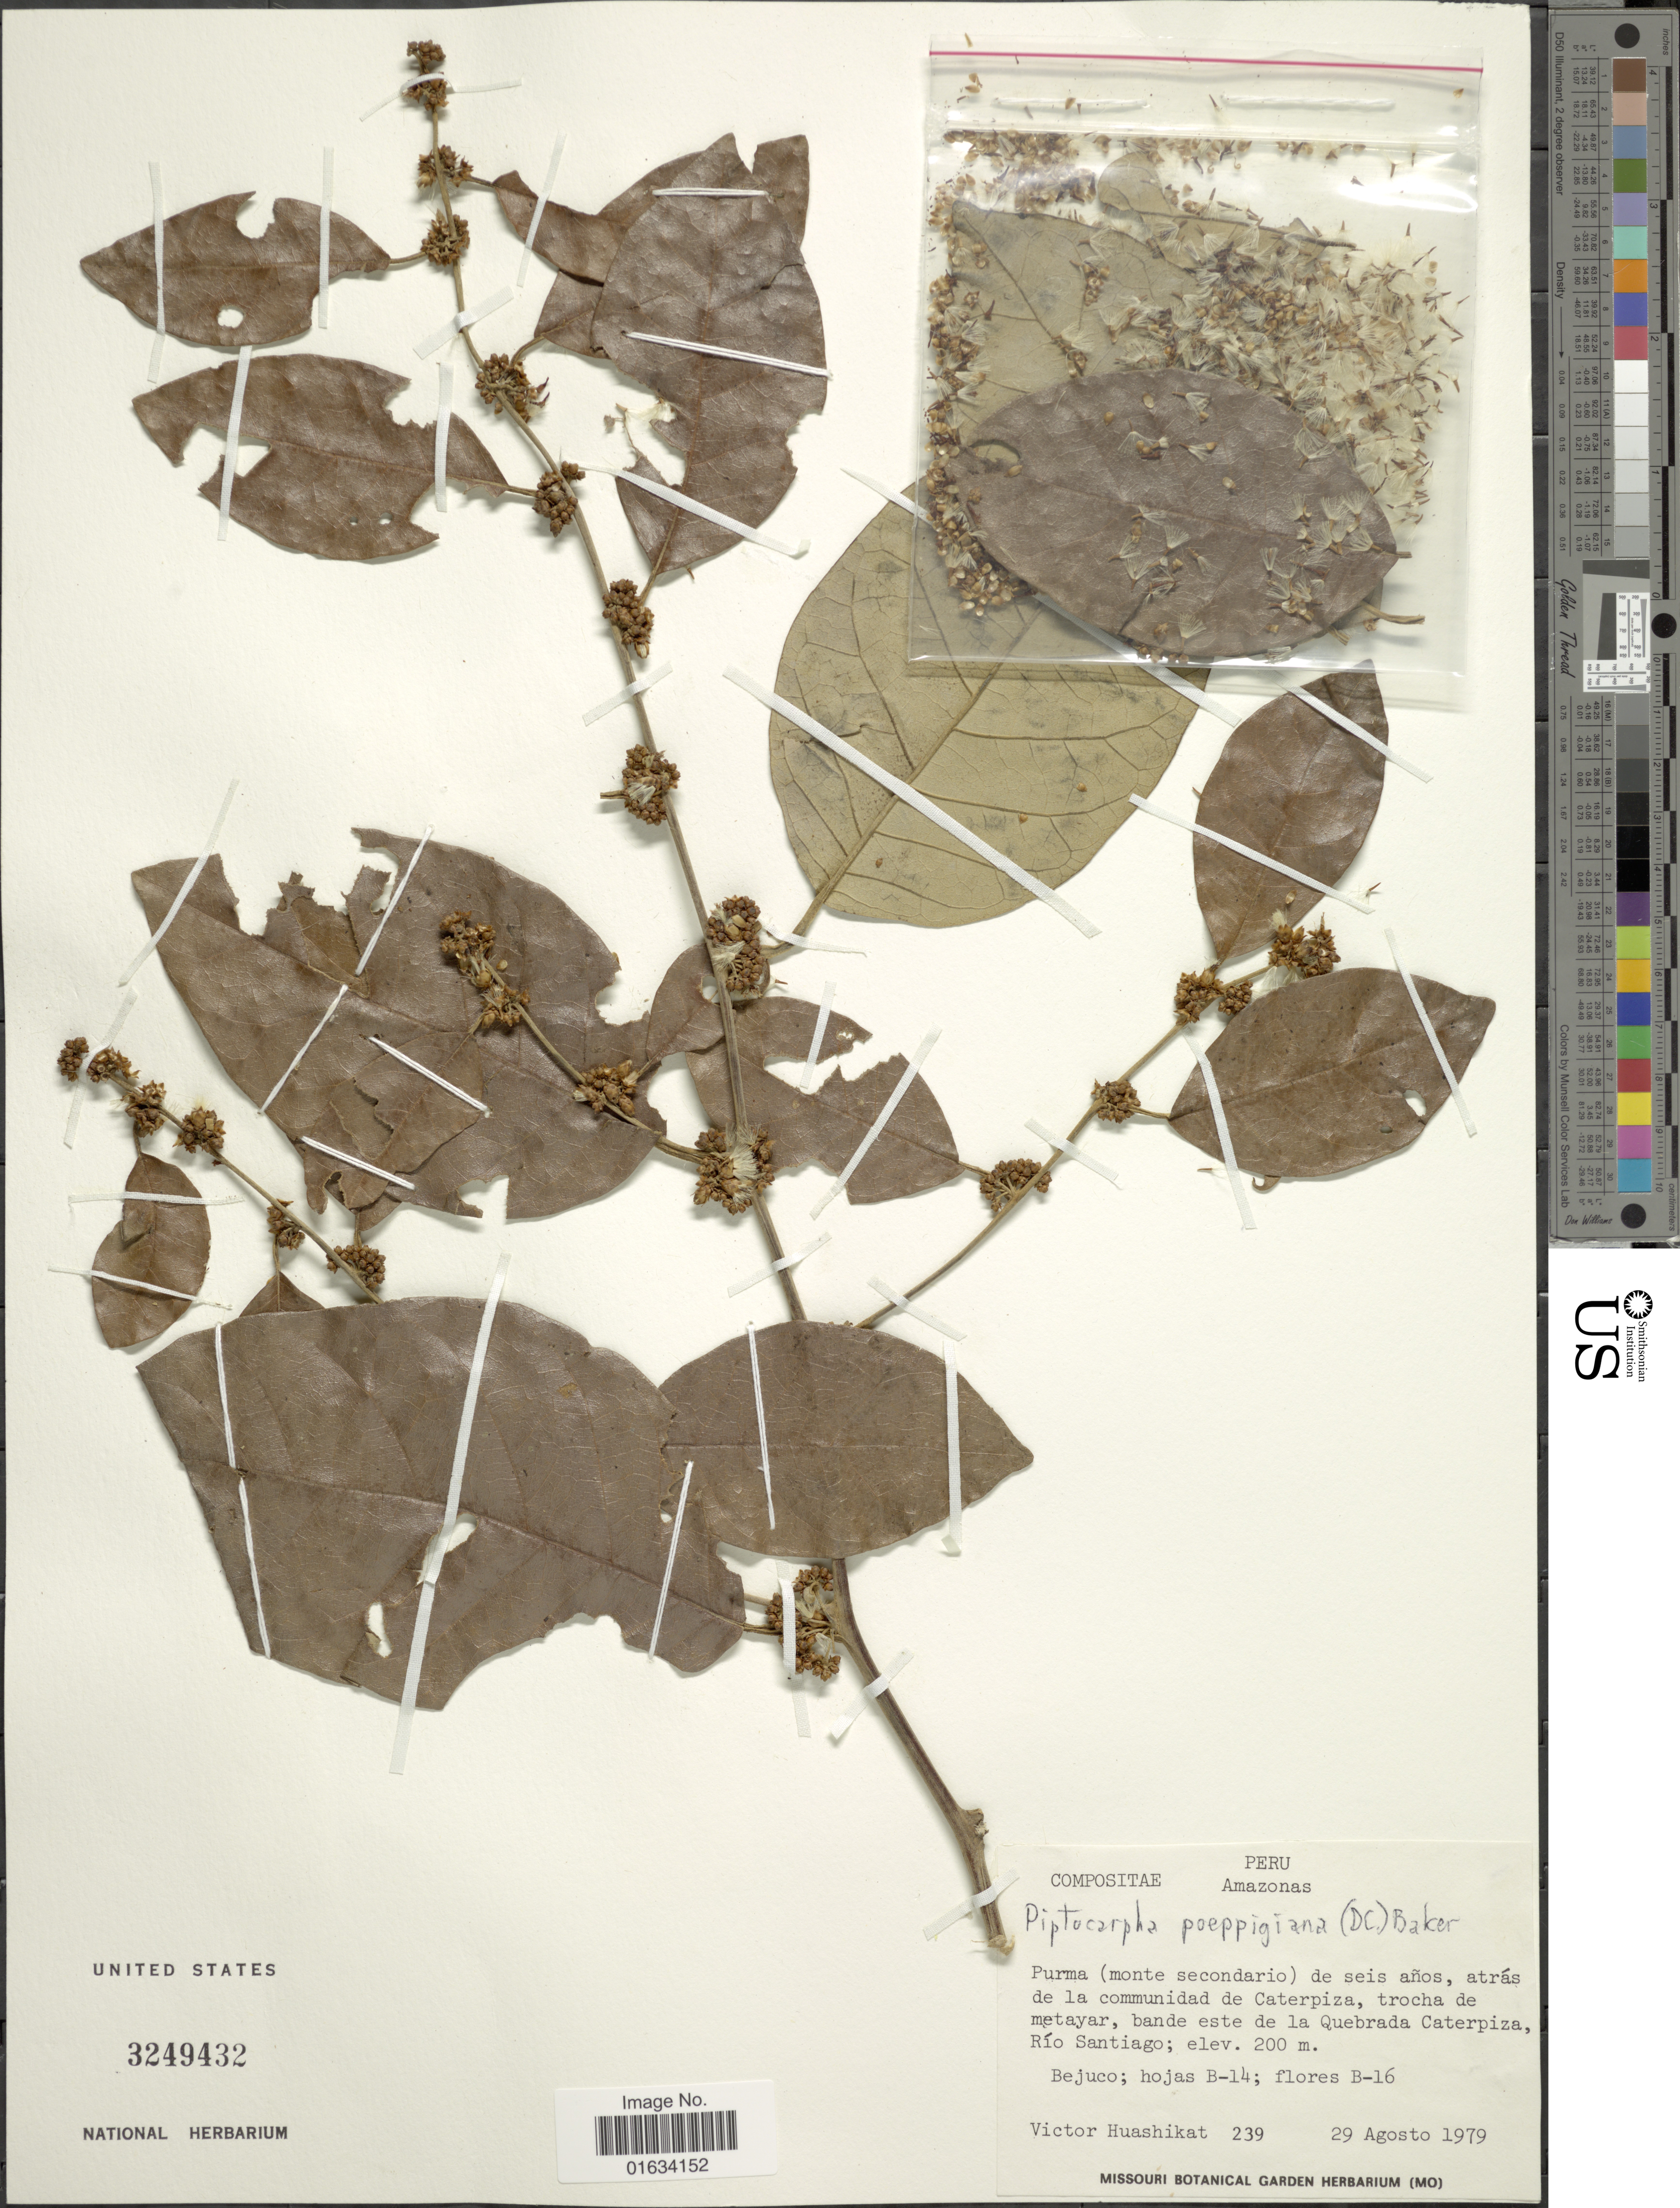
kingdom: Plantae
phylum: Tracheophyta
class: Magnoliopsida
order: Asterales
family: Asteraceae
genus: Piptocarpha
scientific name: Piptocarpha poeppigiana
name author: (DC.) Baker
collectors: V. Huashikat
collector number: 239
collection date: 1979-08-29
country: Peru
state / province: Amazonas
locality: Peru. Amazonas. Purma (monte secondario) de seis años, atras de la communidad de Caterpiza, trocha de metayar, bande este de la Quebrada Caterpiza, Rio Santiago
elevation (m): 200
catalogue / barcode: US 3249432